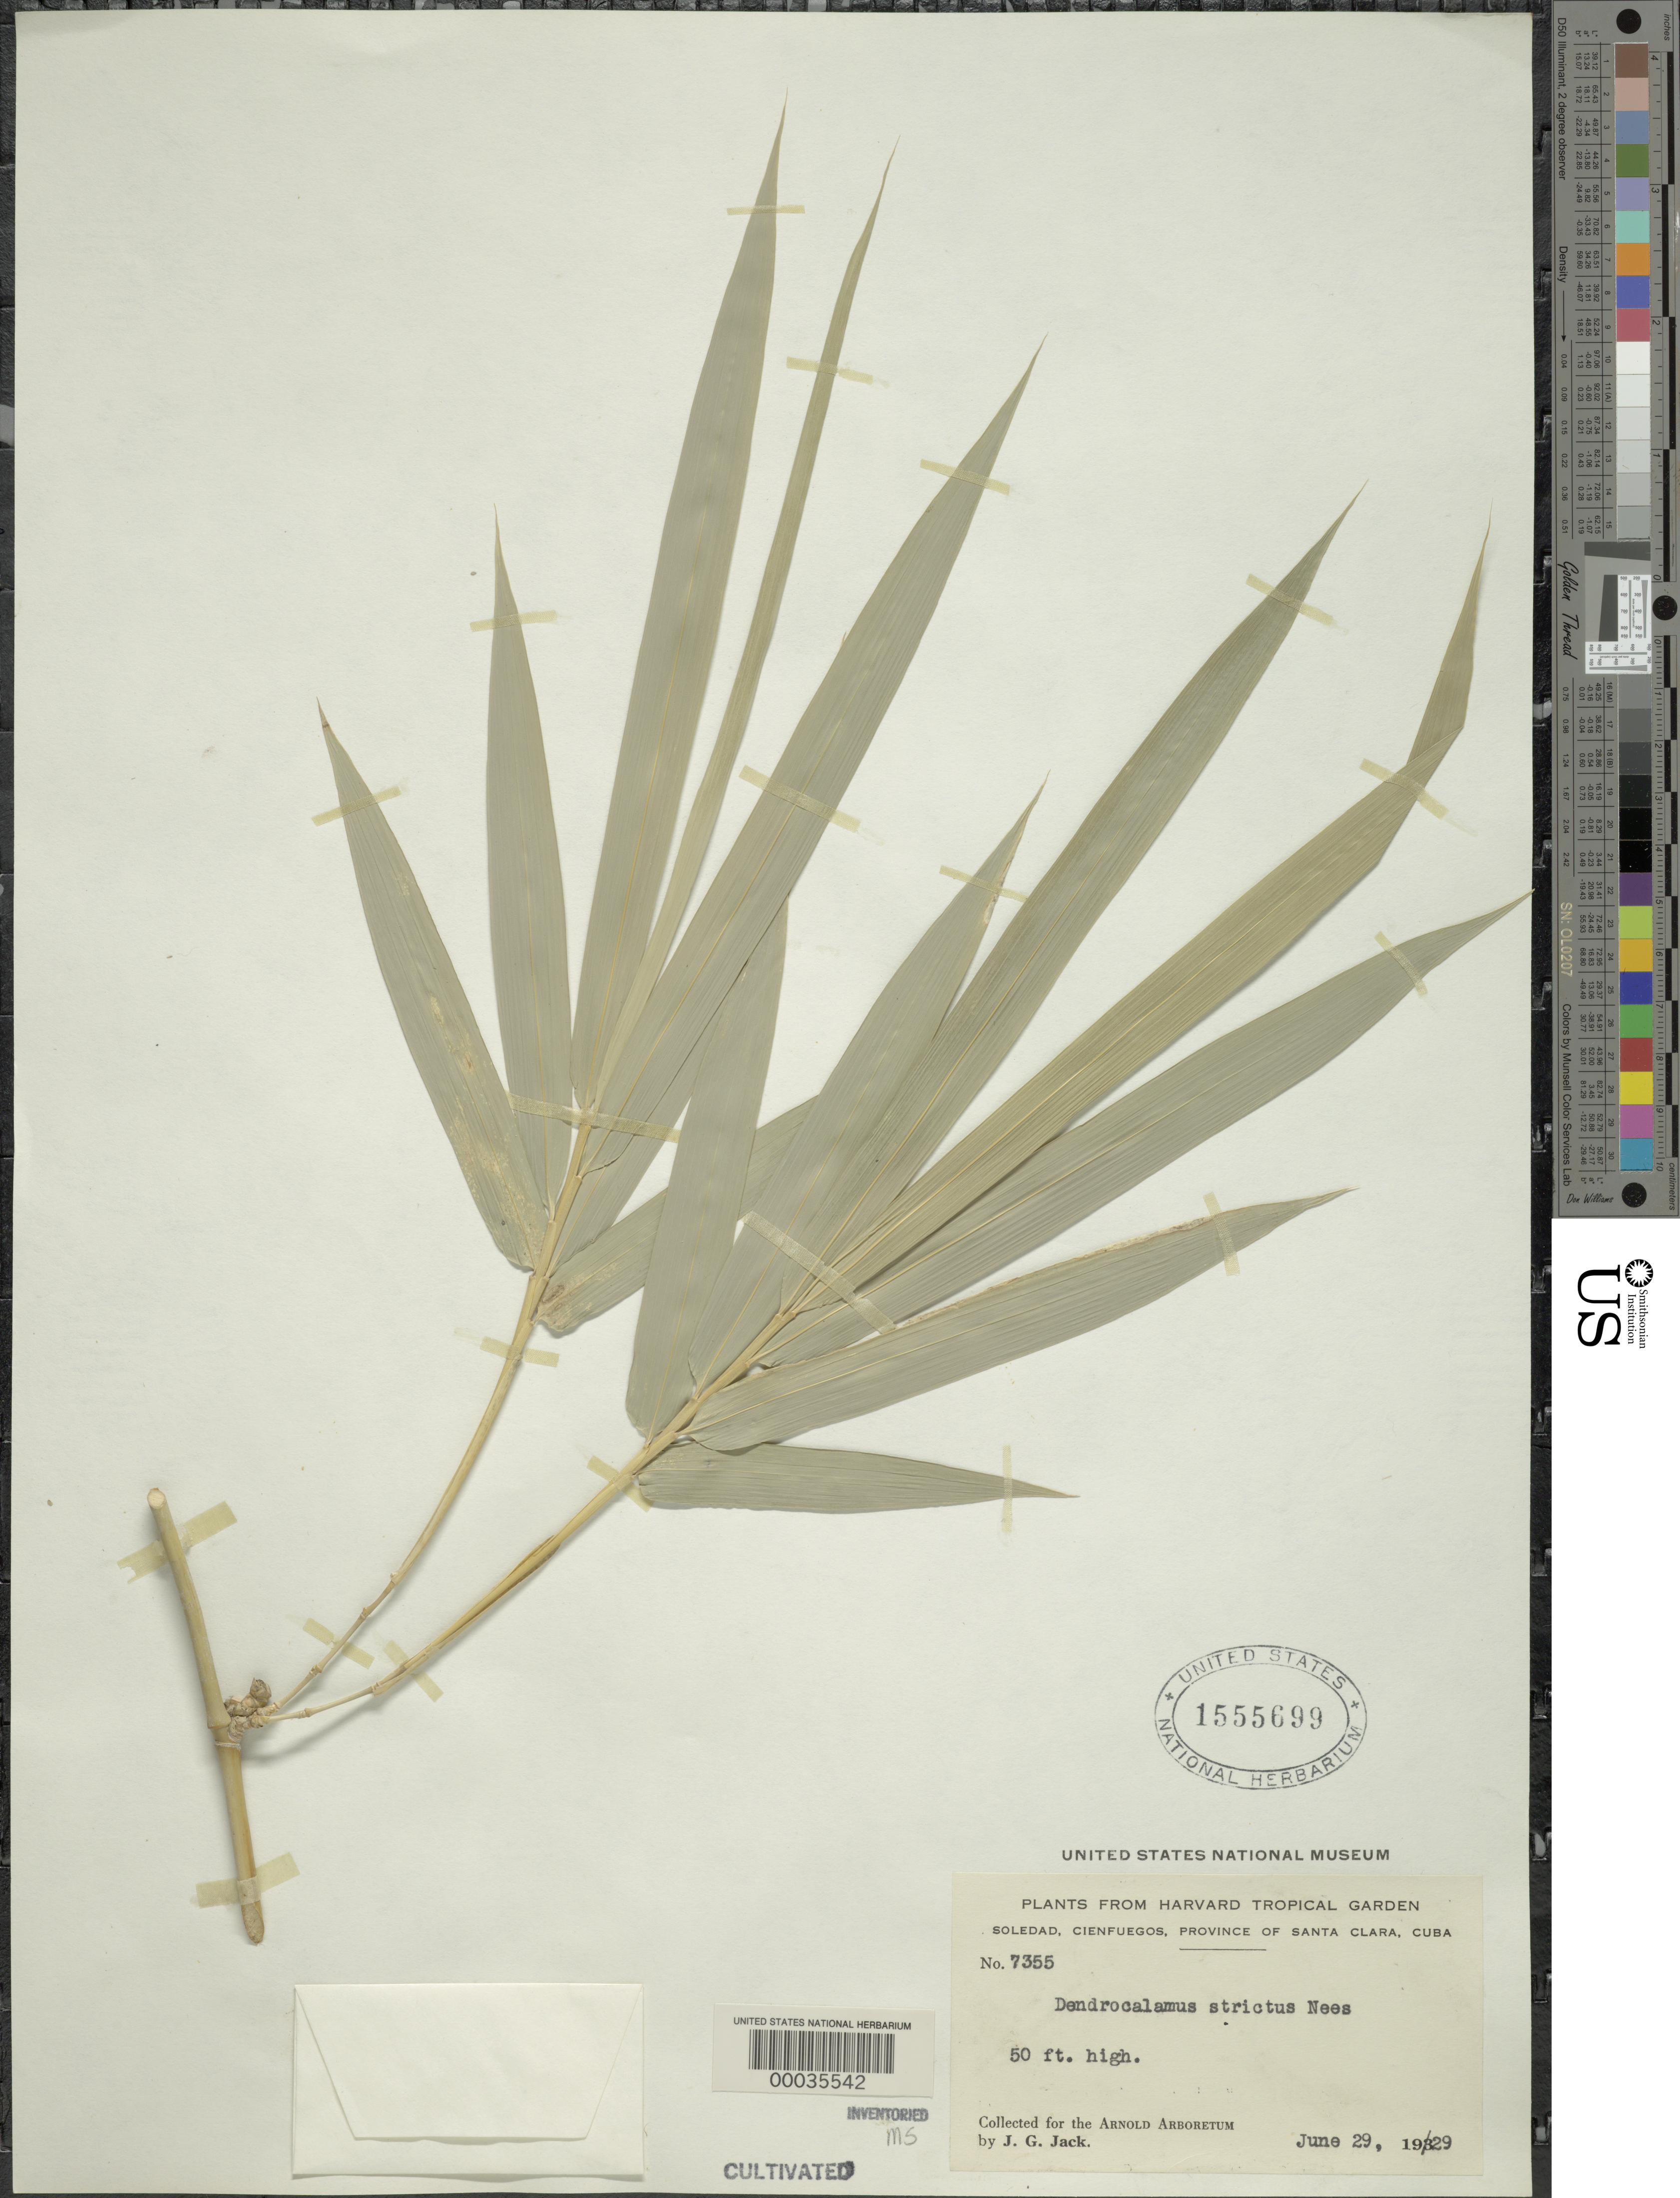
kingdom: Plantae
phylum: Tracheophyta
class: Liliopsida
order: Poales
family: Poaceae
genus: Dendrocalamus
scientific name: Dendrocalamus strictus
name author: (Roxb.) Nees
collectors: J. G. Jack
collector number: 7355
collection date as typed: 29 Jun 1929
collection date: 1929-06-29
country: Cuba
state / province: Las Villas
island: Greater Antilles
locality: Soledad, cienfuegos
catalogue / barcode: US 1555699